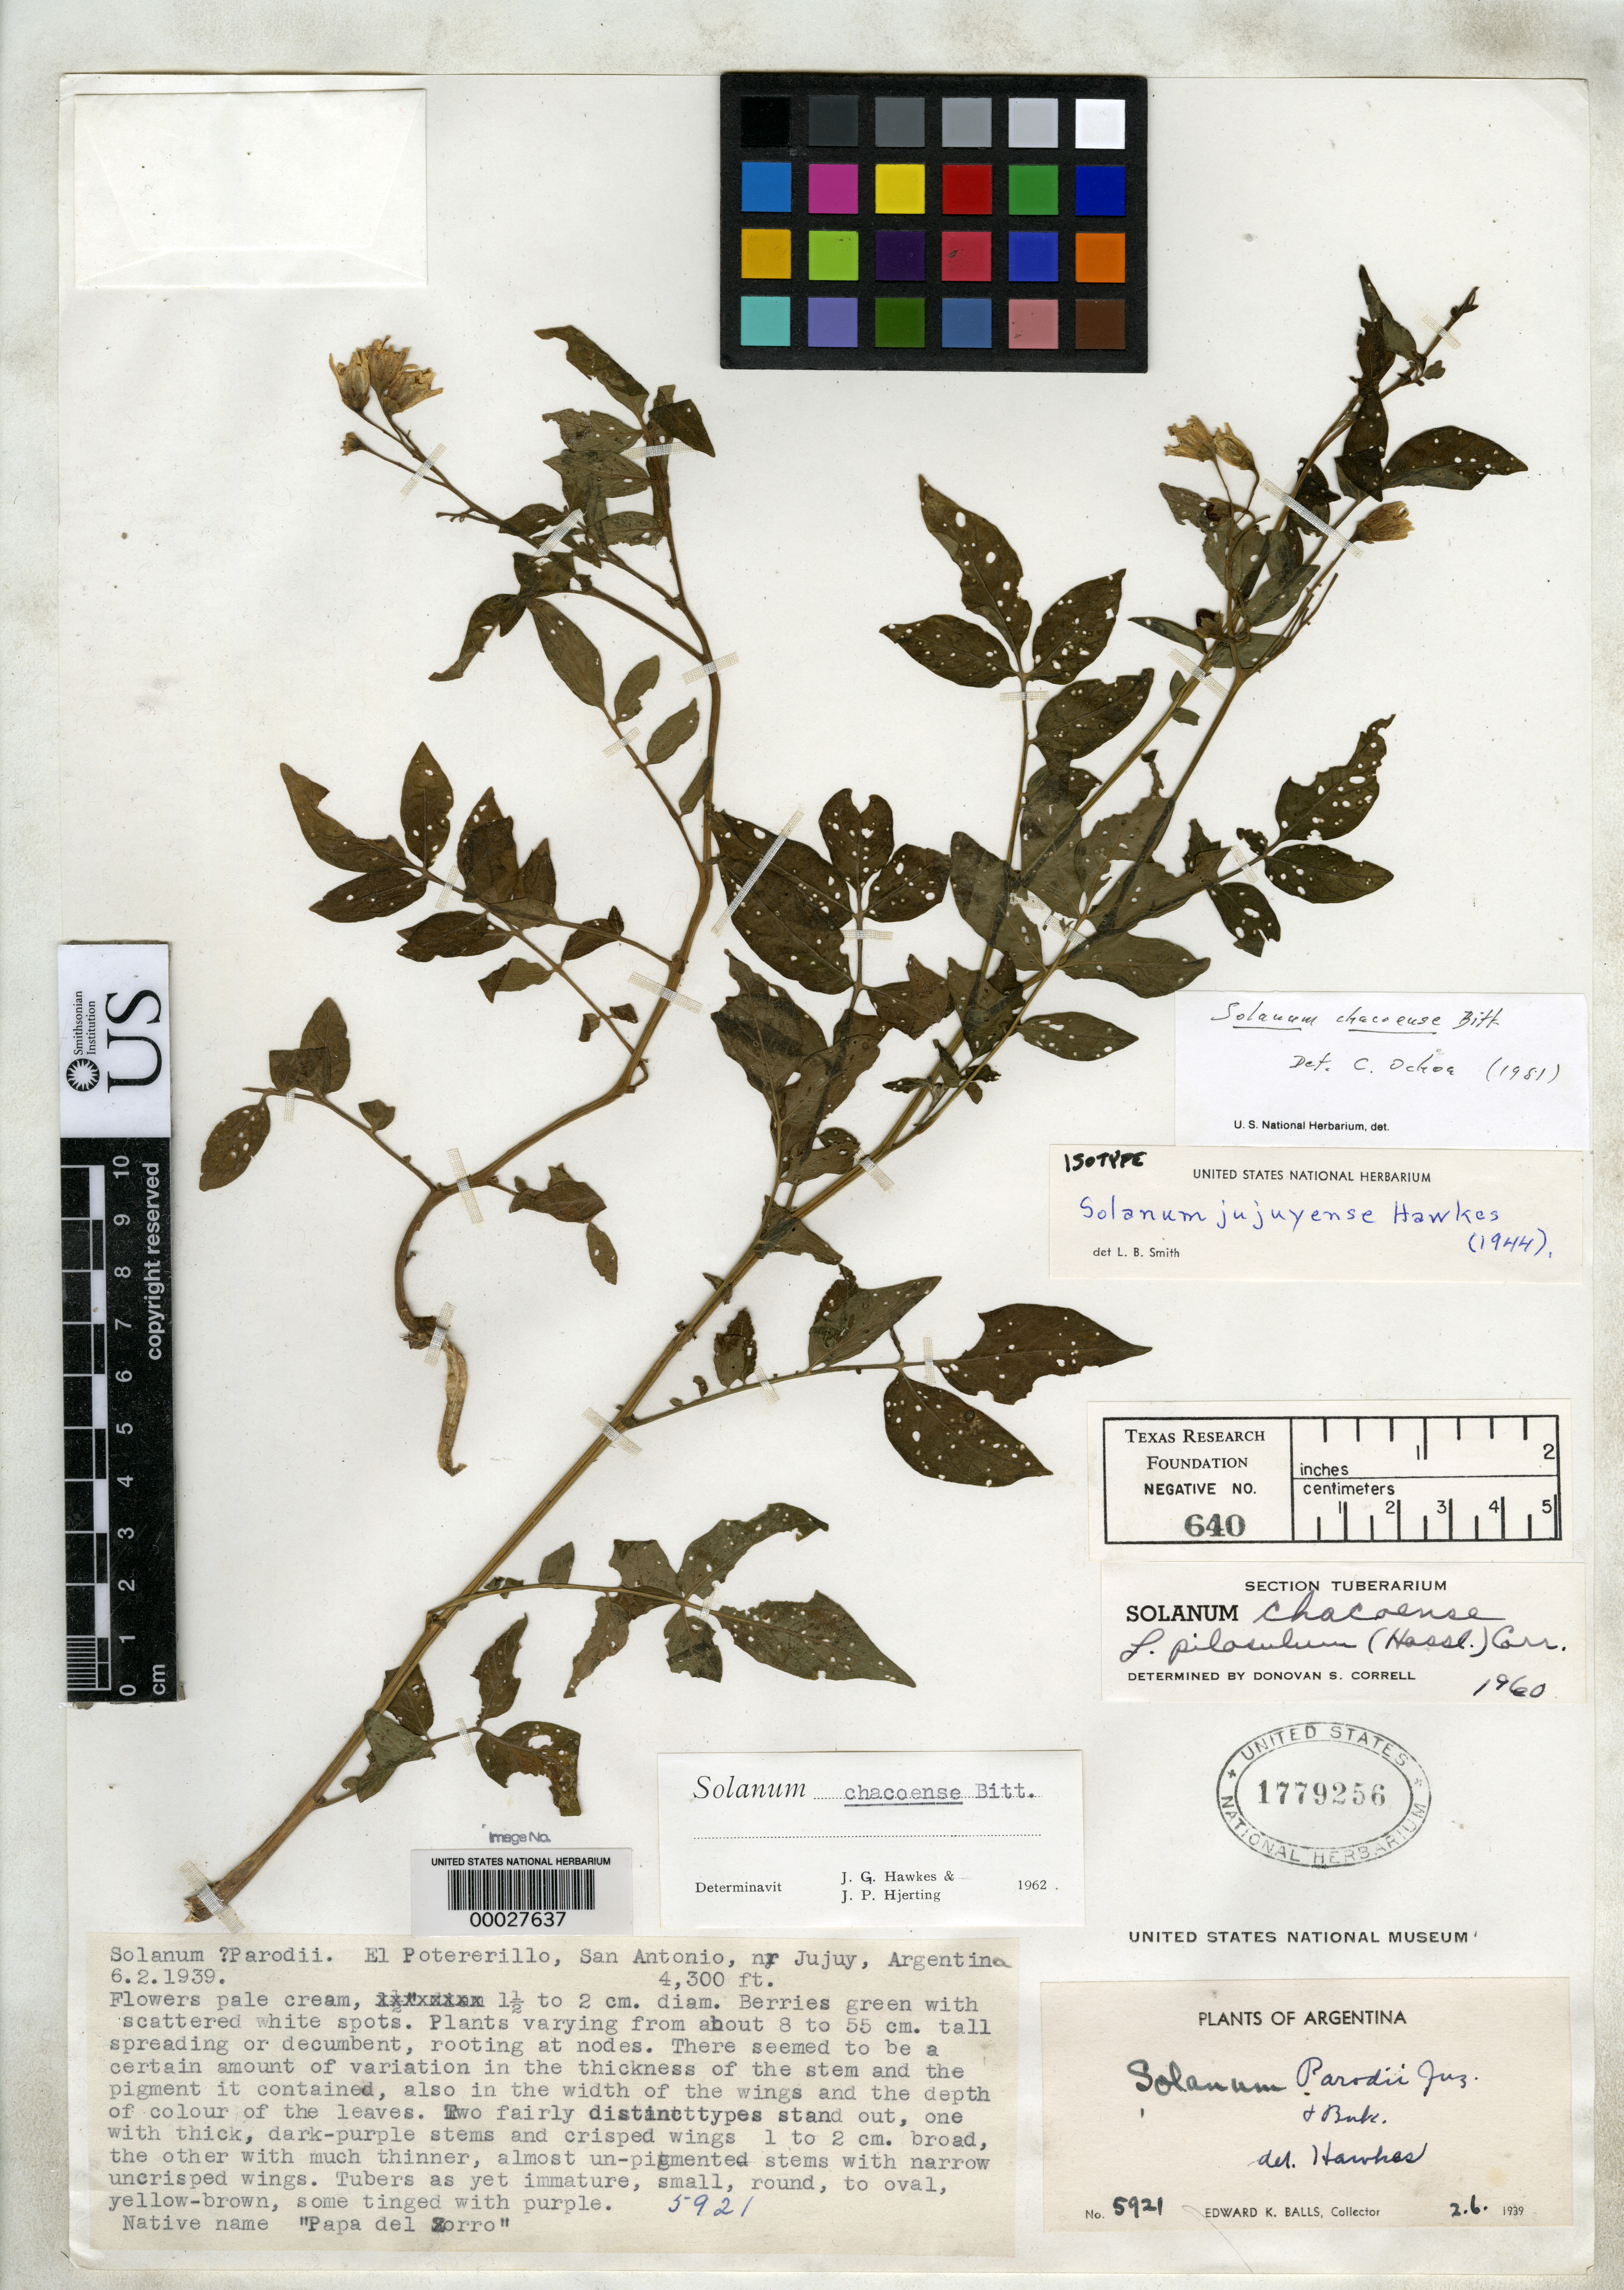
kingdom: Plantae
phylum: Tracheophyta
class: Magnoliopsida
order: Solanales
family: Solanaceae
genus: Solanum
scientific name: Solanum jujuyense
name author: Hawkes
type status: Isotype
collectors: E. K. Balls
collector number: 5921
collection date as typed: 1939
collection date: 1939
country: Argentina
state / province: Jujuy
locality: San Antonio, El Potereillo.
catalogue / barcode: US 1779256